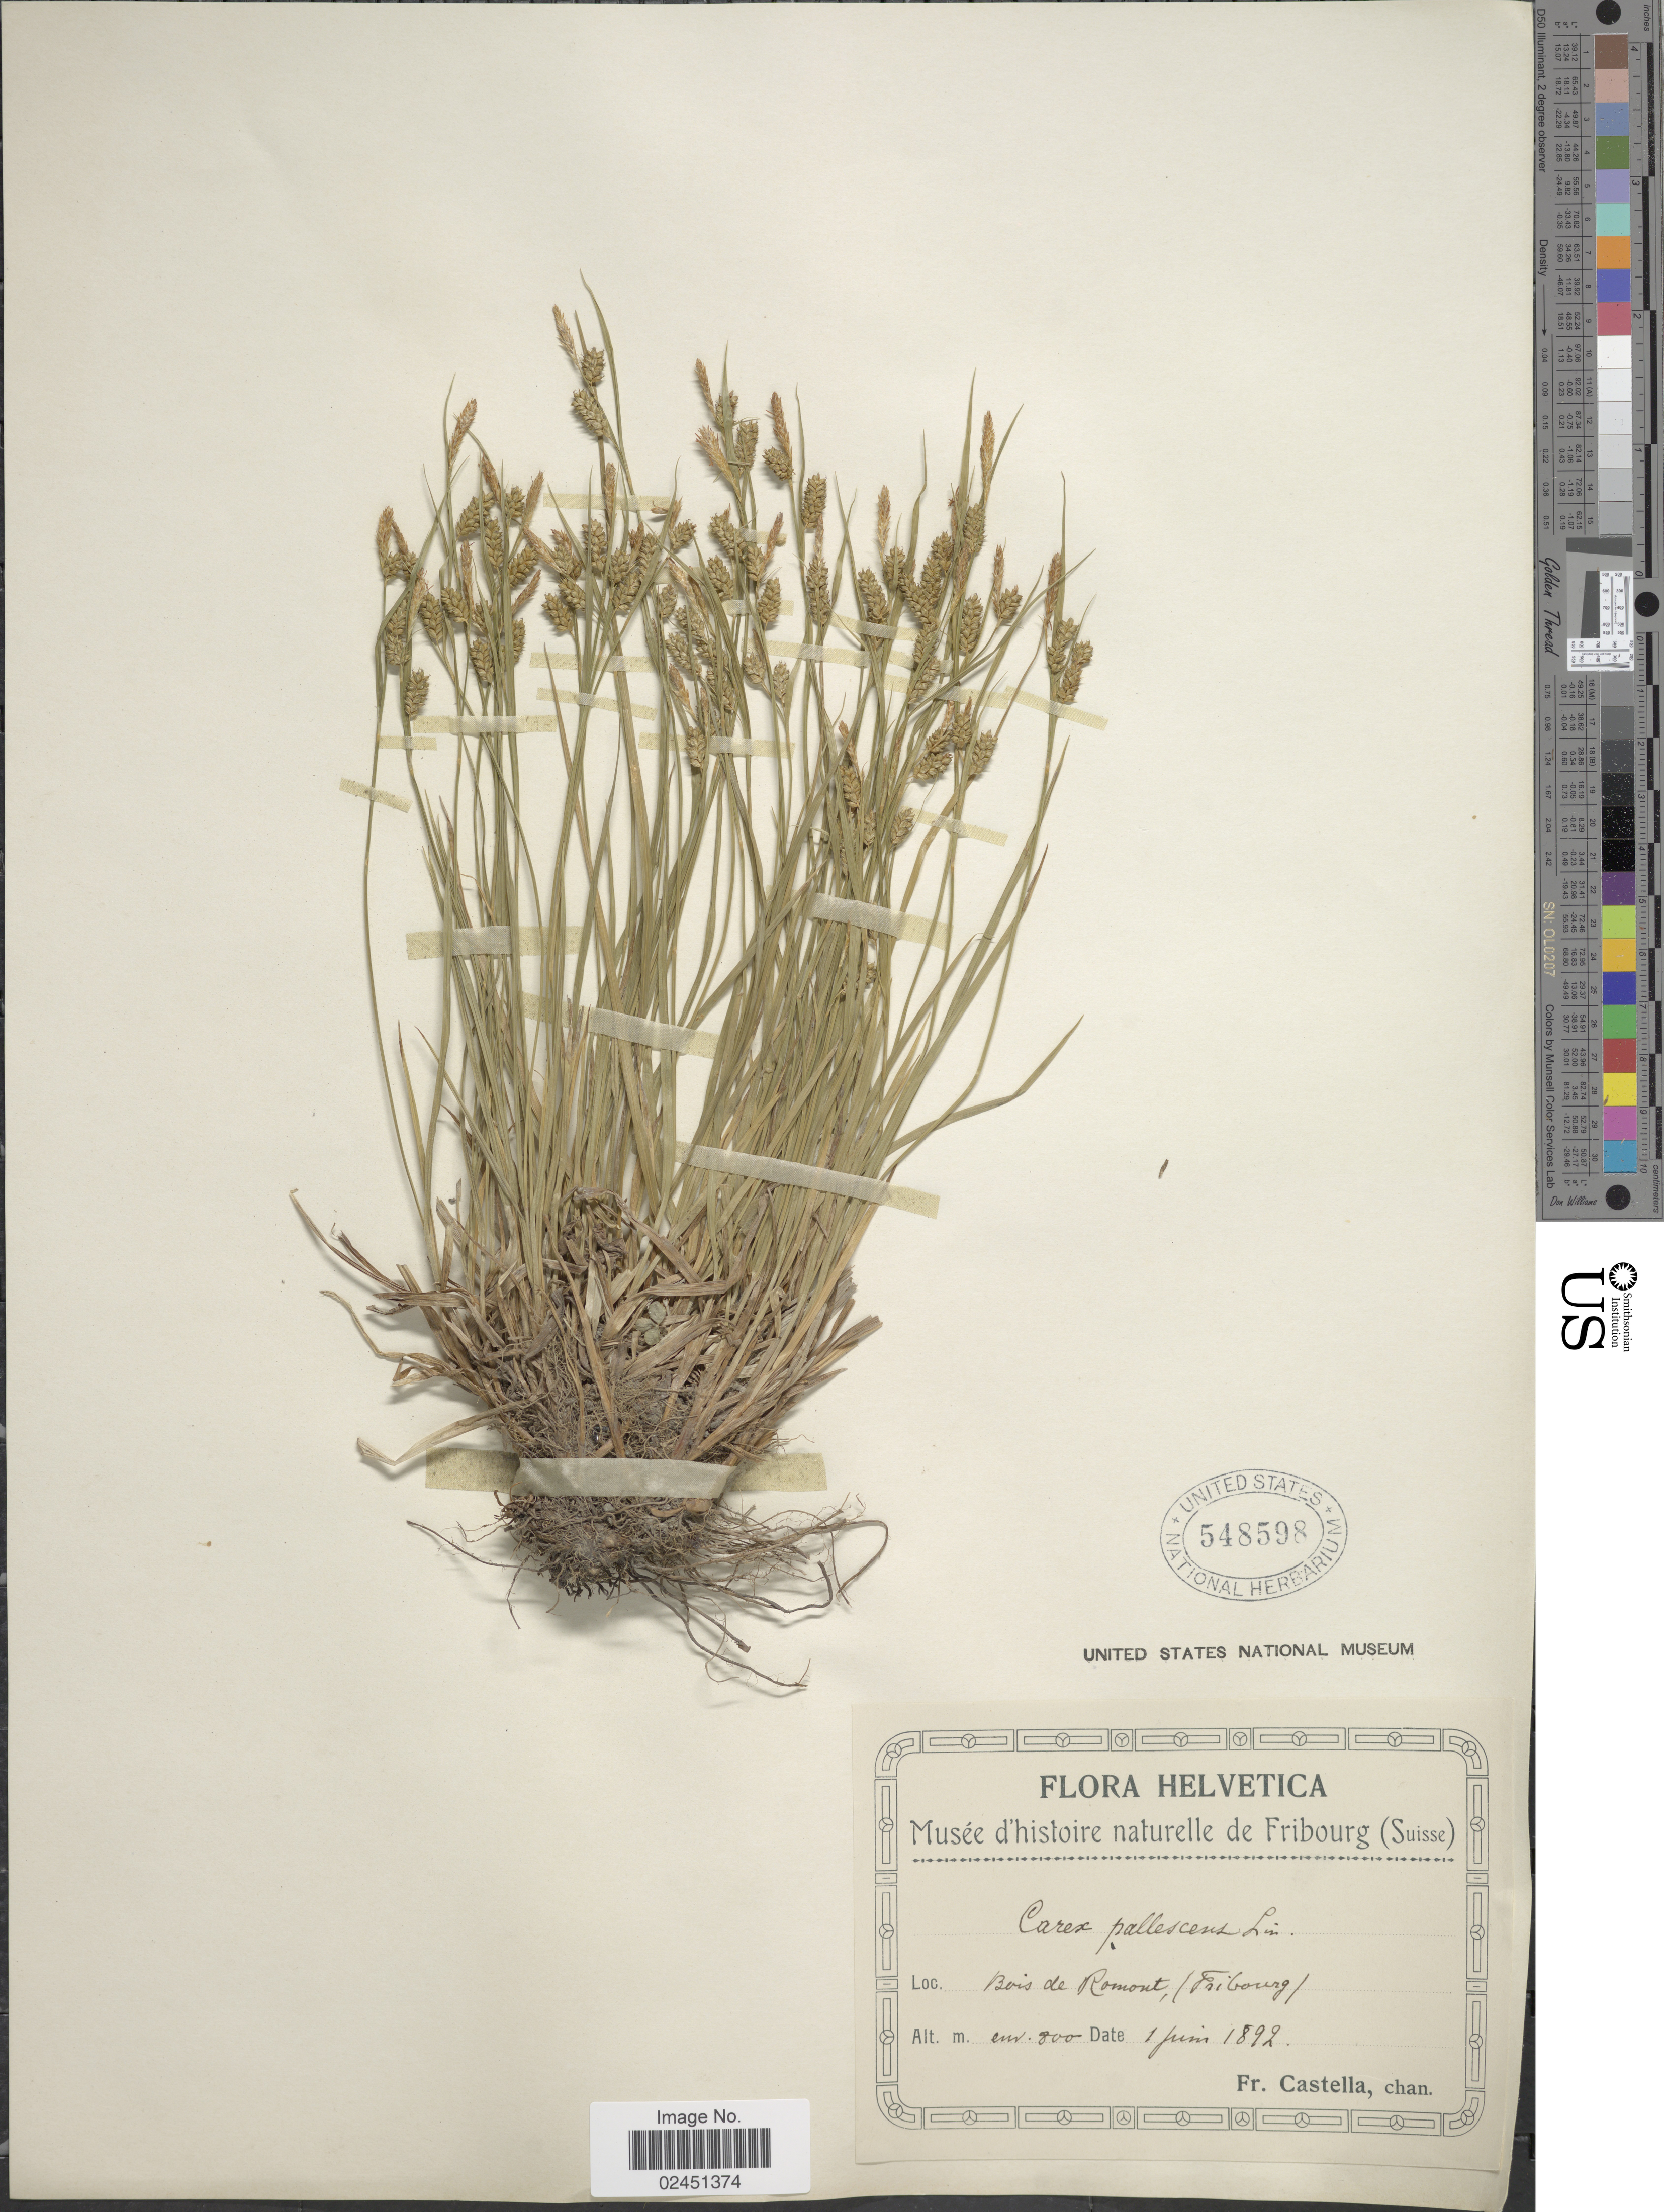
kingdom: Plantae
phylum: Tracheophyta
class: Liliopsida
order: Poales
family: Cyperaceae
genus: Carex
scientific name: Carex pallescens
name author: L.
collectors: Fr. Castella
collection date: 1892-06-01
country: Switzerland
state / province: Fribourg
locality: Boise de Romont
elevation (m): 800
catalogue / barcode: US 548598